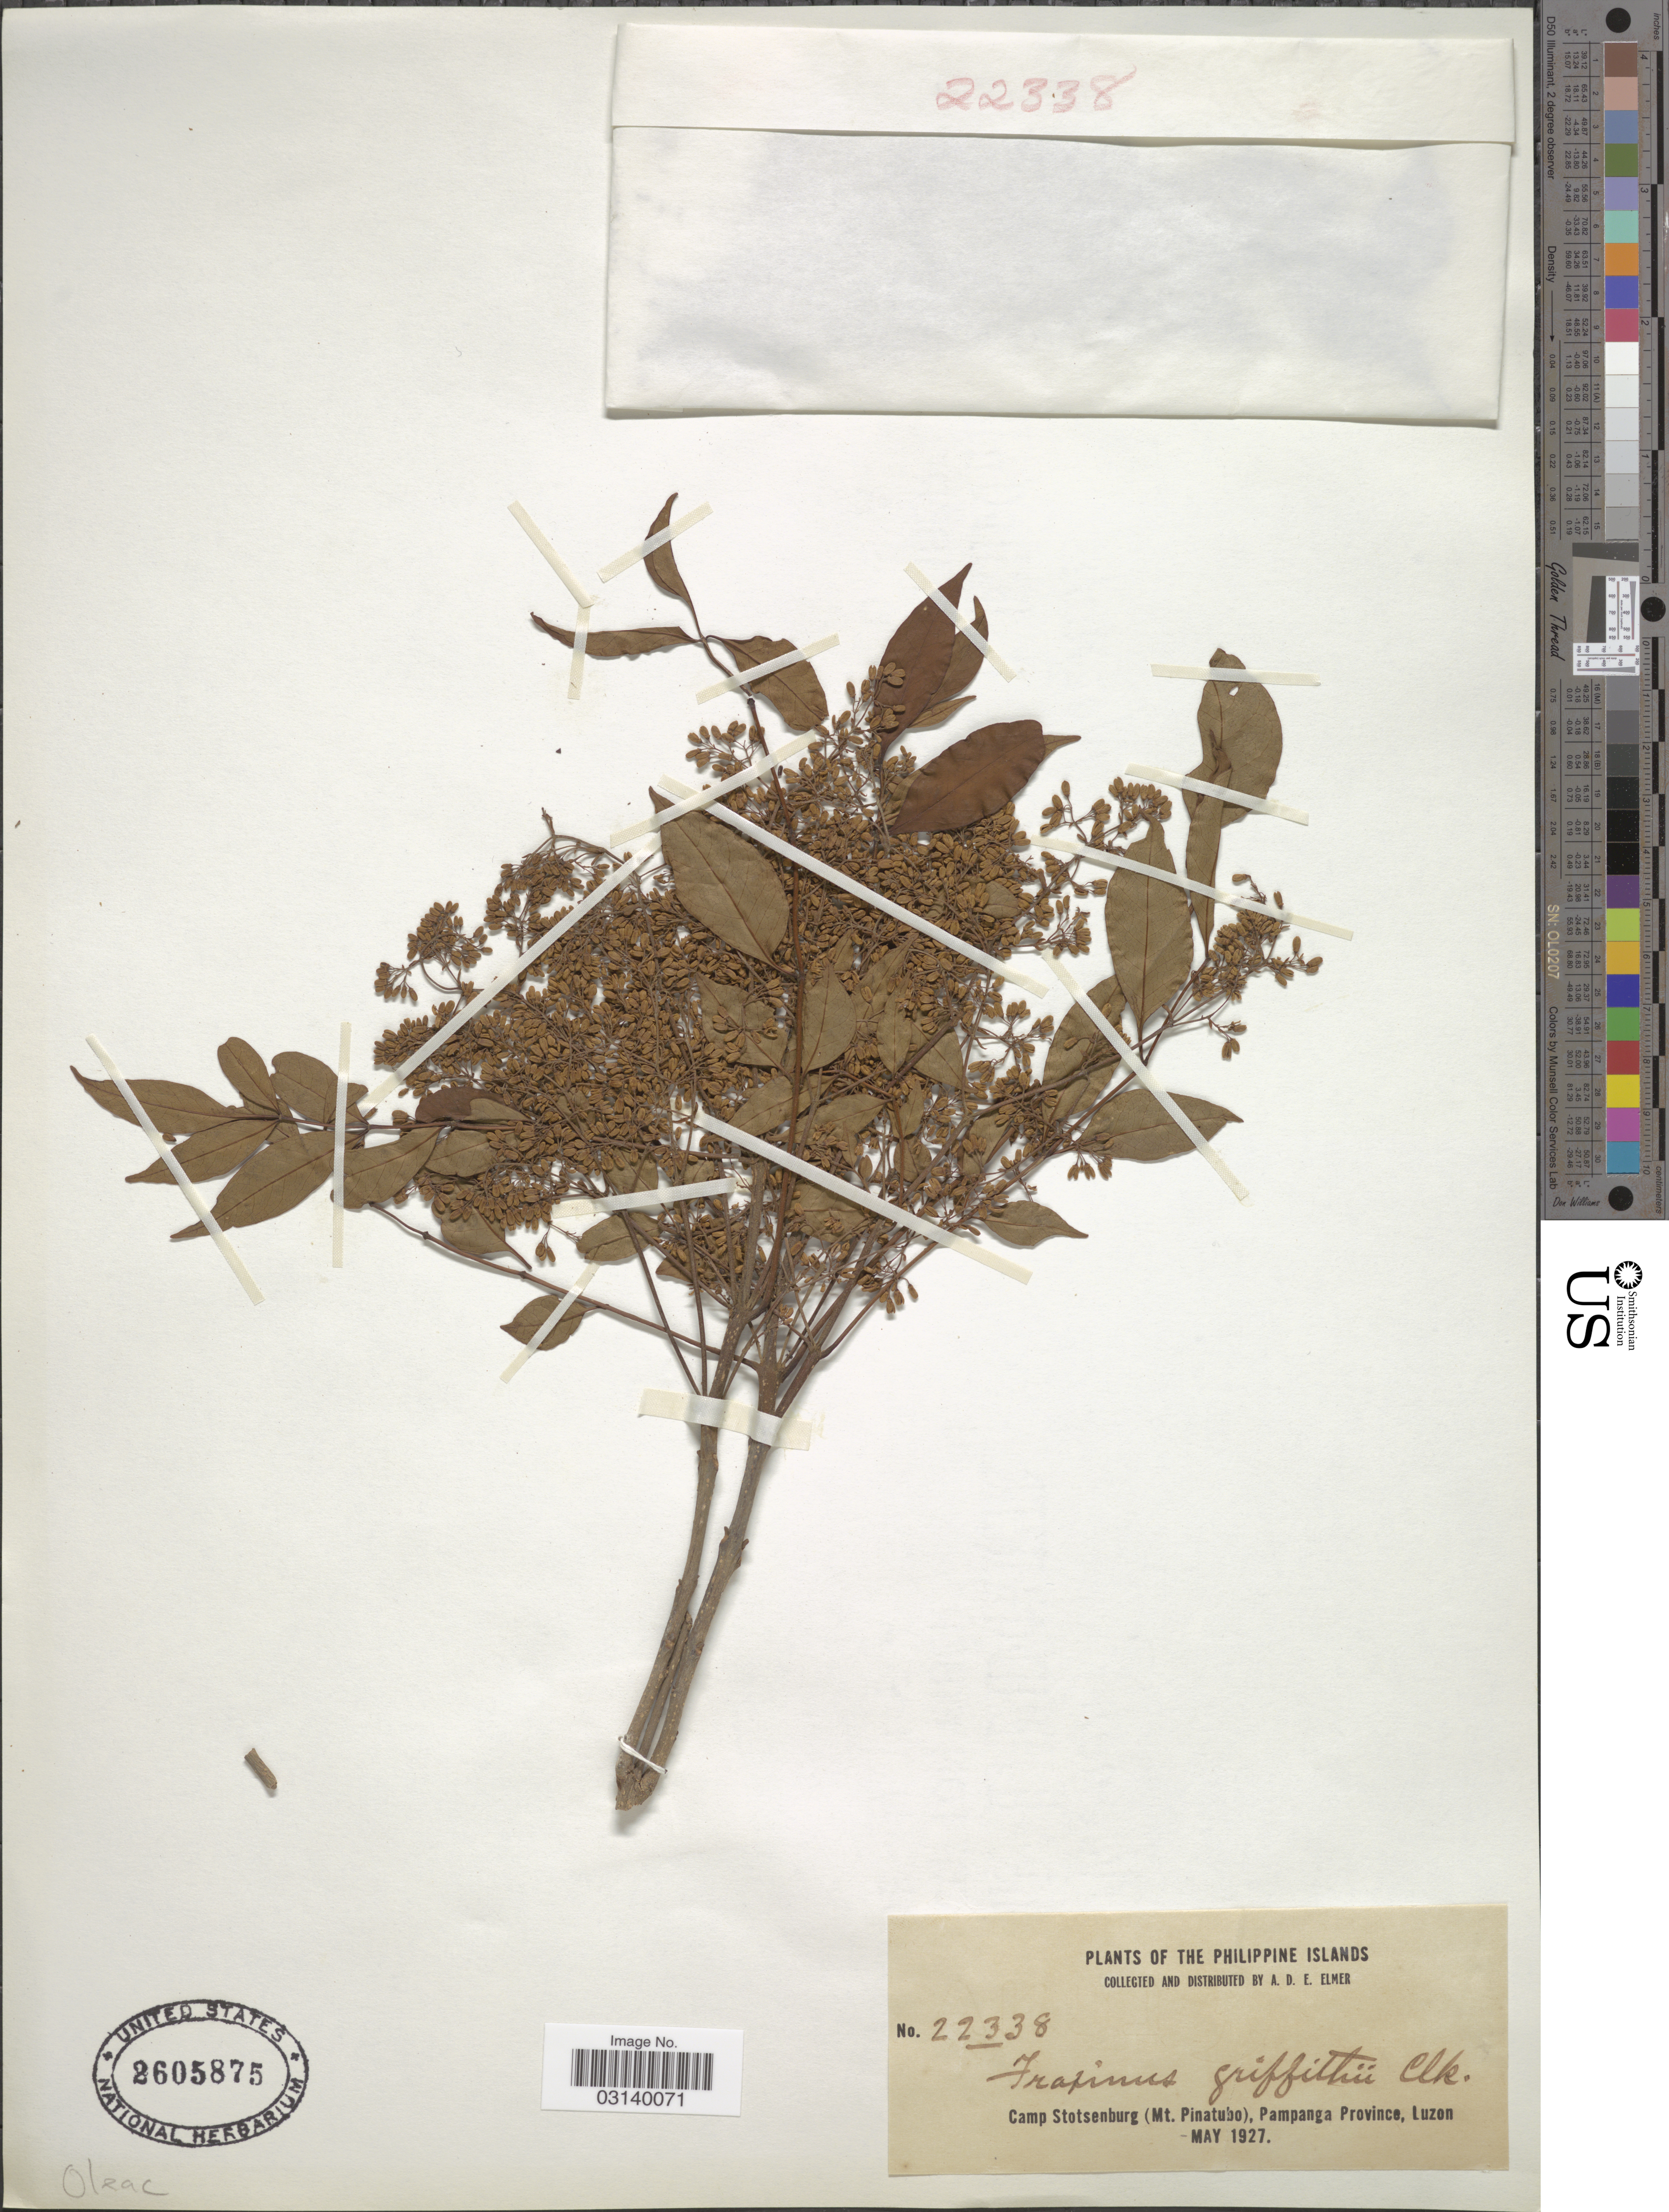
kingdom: Plantae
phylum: Tracheophyta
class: Magnoliopsida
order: Lamiales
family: Oleaceae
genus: Fraxinus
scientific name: Fraxinus griffithii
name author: C.B. Clarke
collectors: A. D. E. Elmer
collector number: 22338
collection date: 1927-05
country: Philippines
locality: Philippine Islands. Camp Stotsenburg (Mt. Pinatubo), Pampanga Province, Luzon.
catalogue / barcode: US 2605875